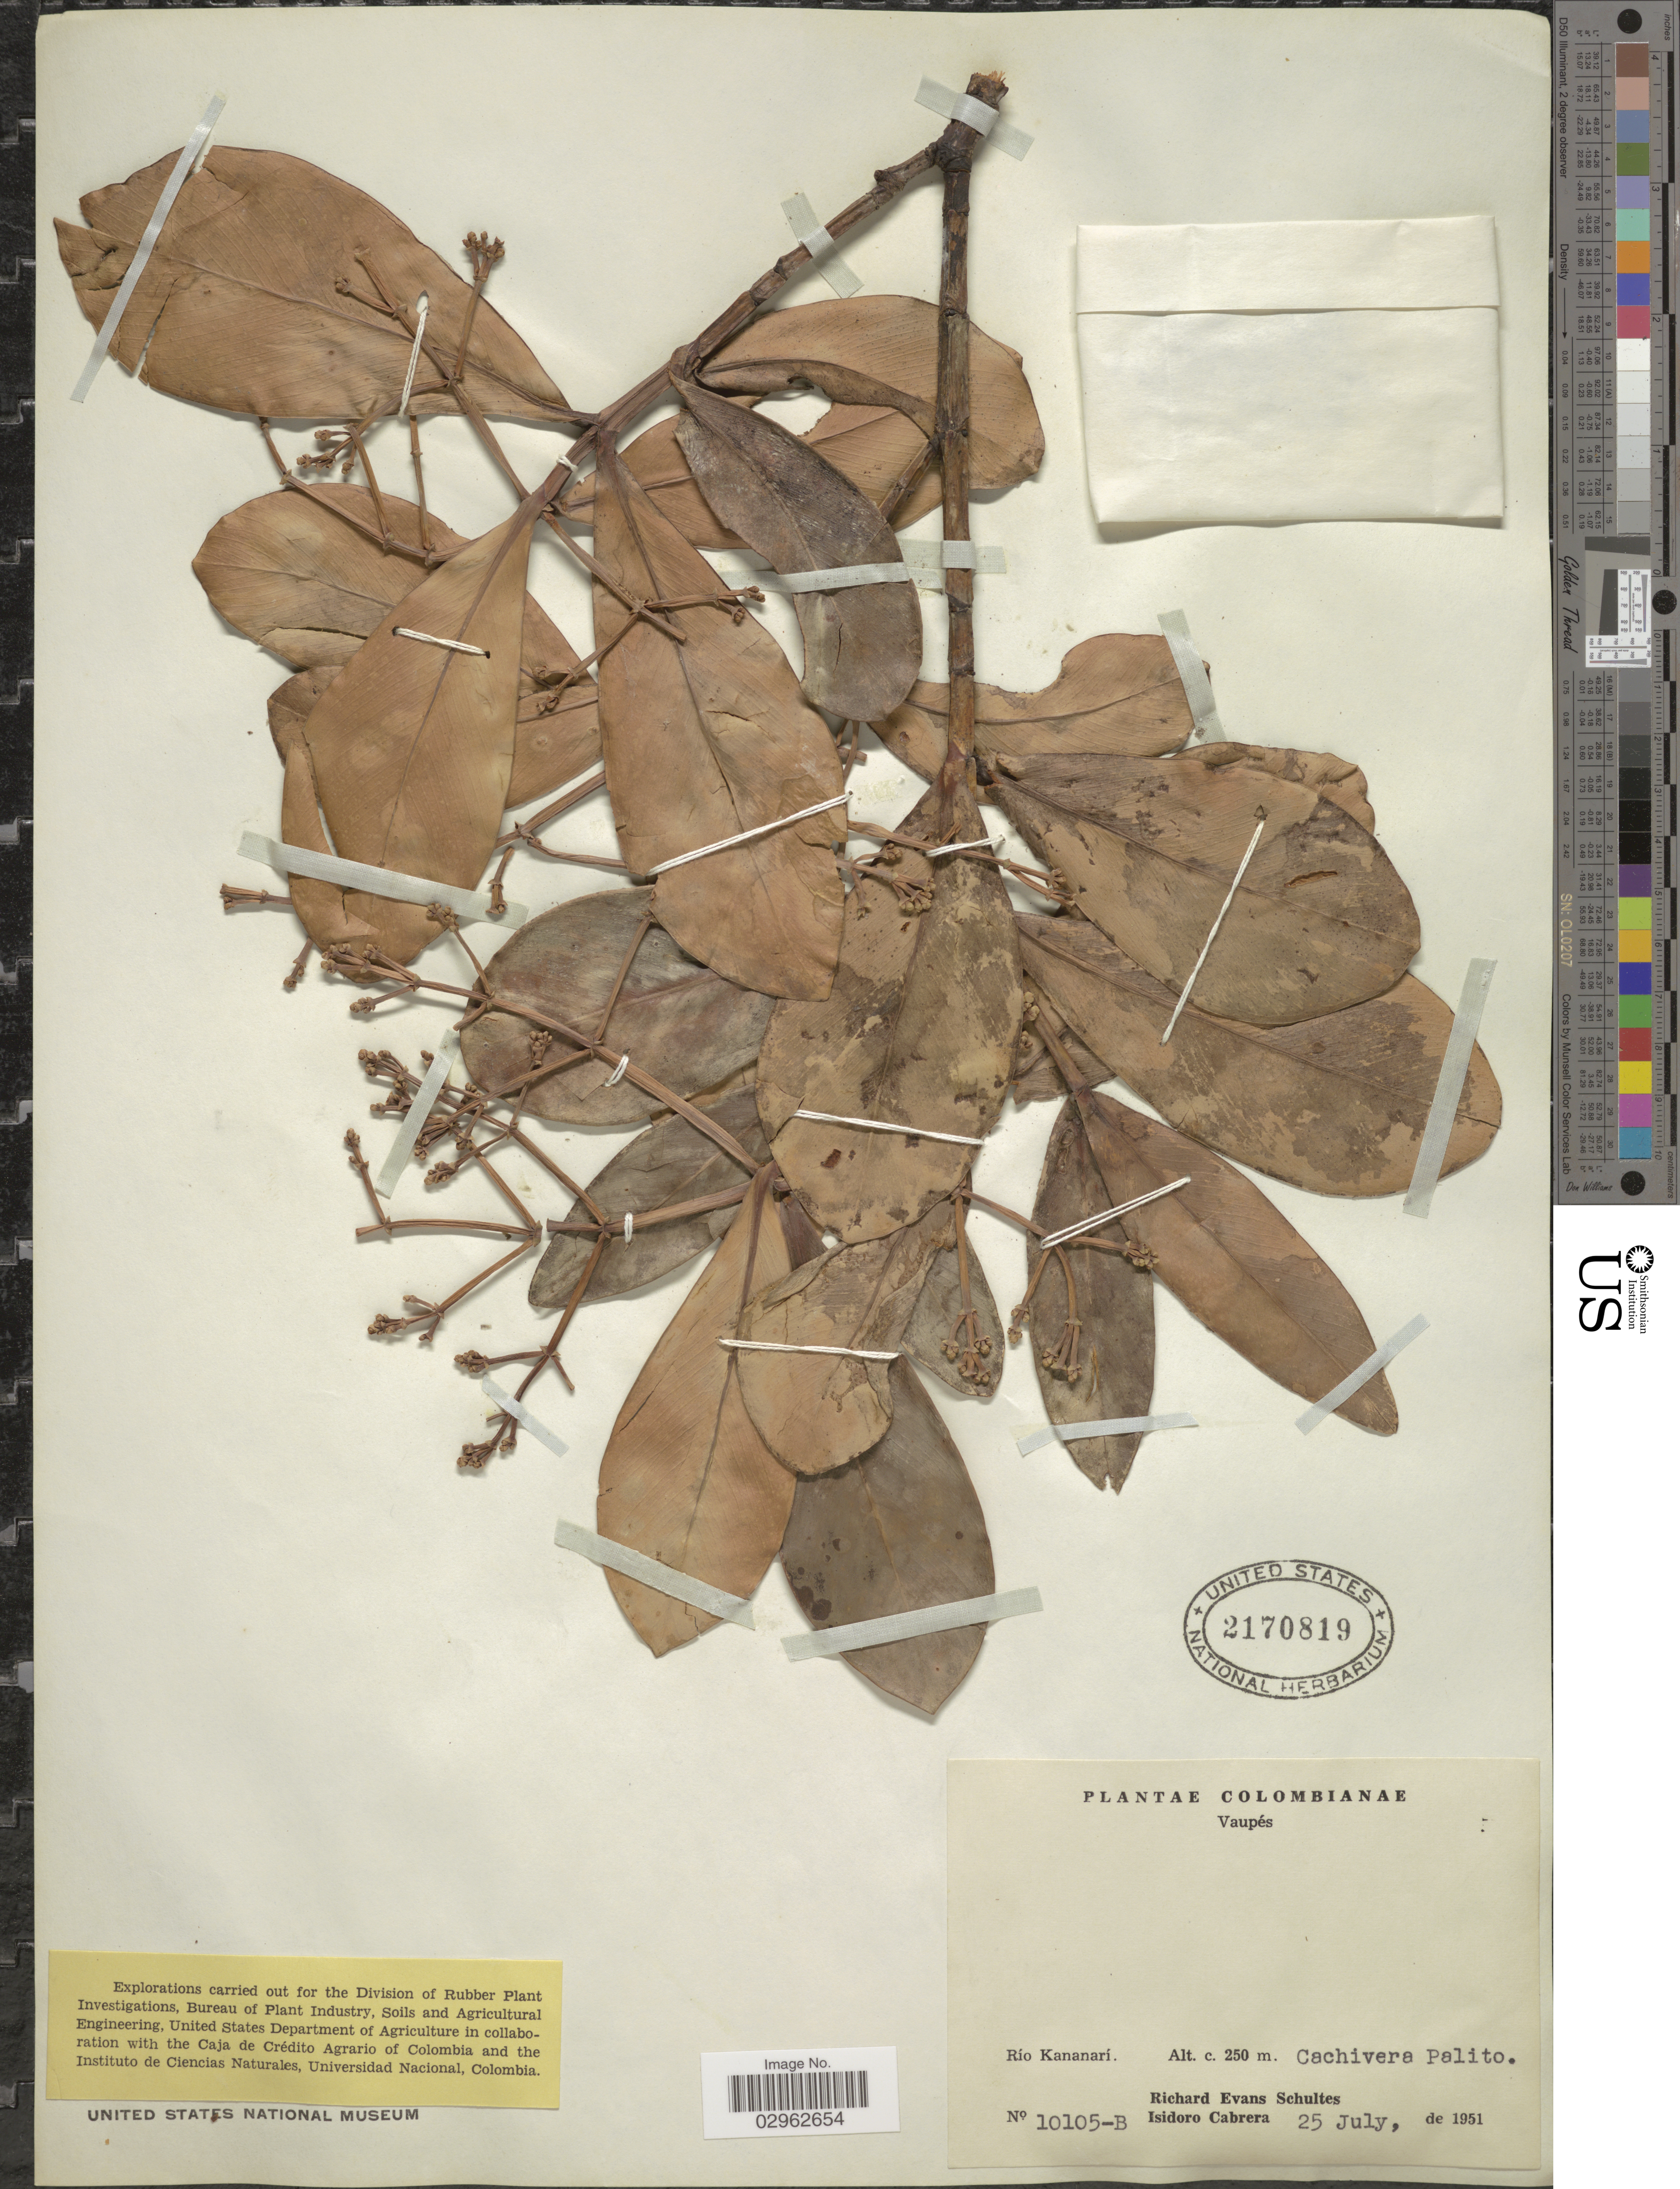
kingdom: Plantae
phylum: Tracheophyta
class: Magnoliopsida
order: Malpighiales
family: Clusiaceae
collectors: R. E. Schultes & I. Cabrera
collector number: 10105-B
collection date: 1951-07-25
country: Colombia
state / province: Vaupés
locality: Río Kananarí, Cachivera Palito.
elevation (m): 250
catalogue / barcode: US 2170819